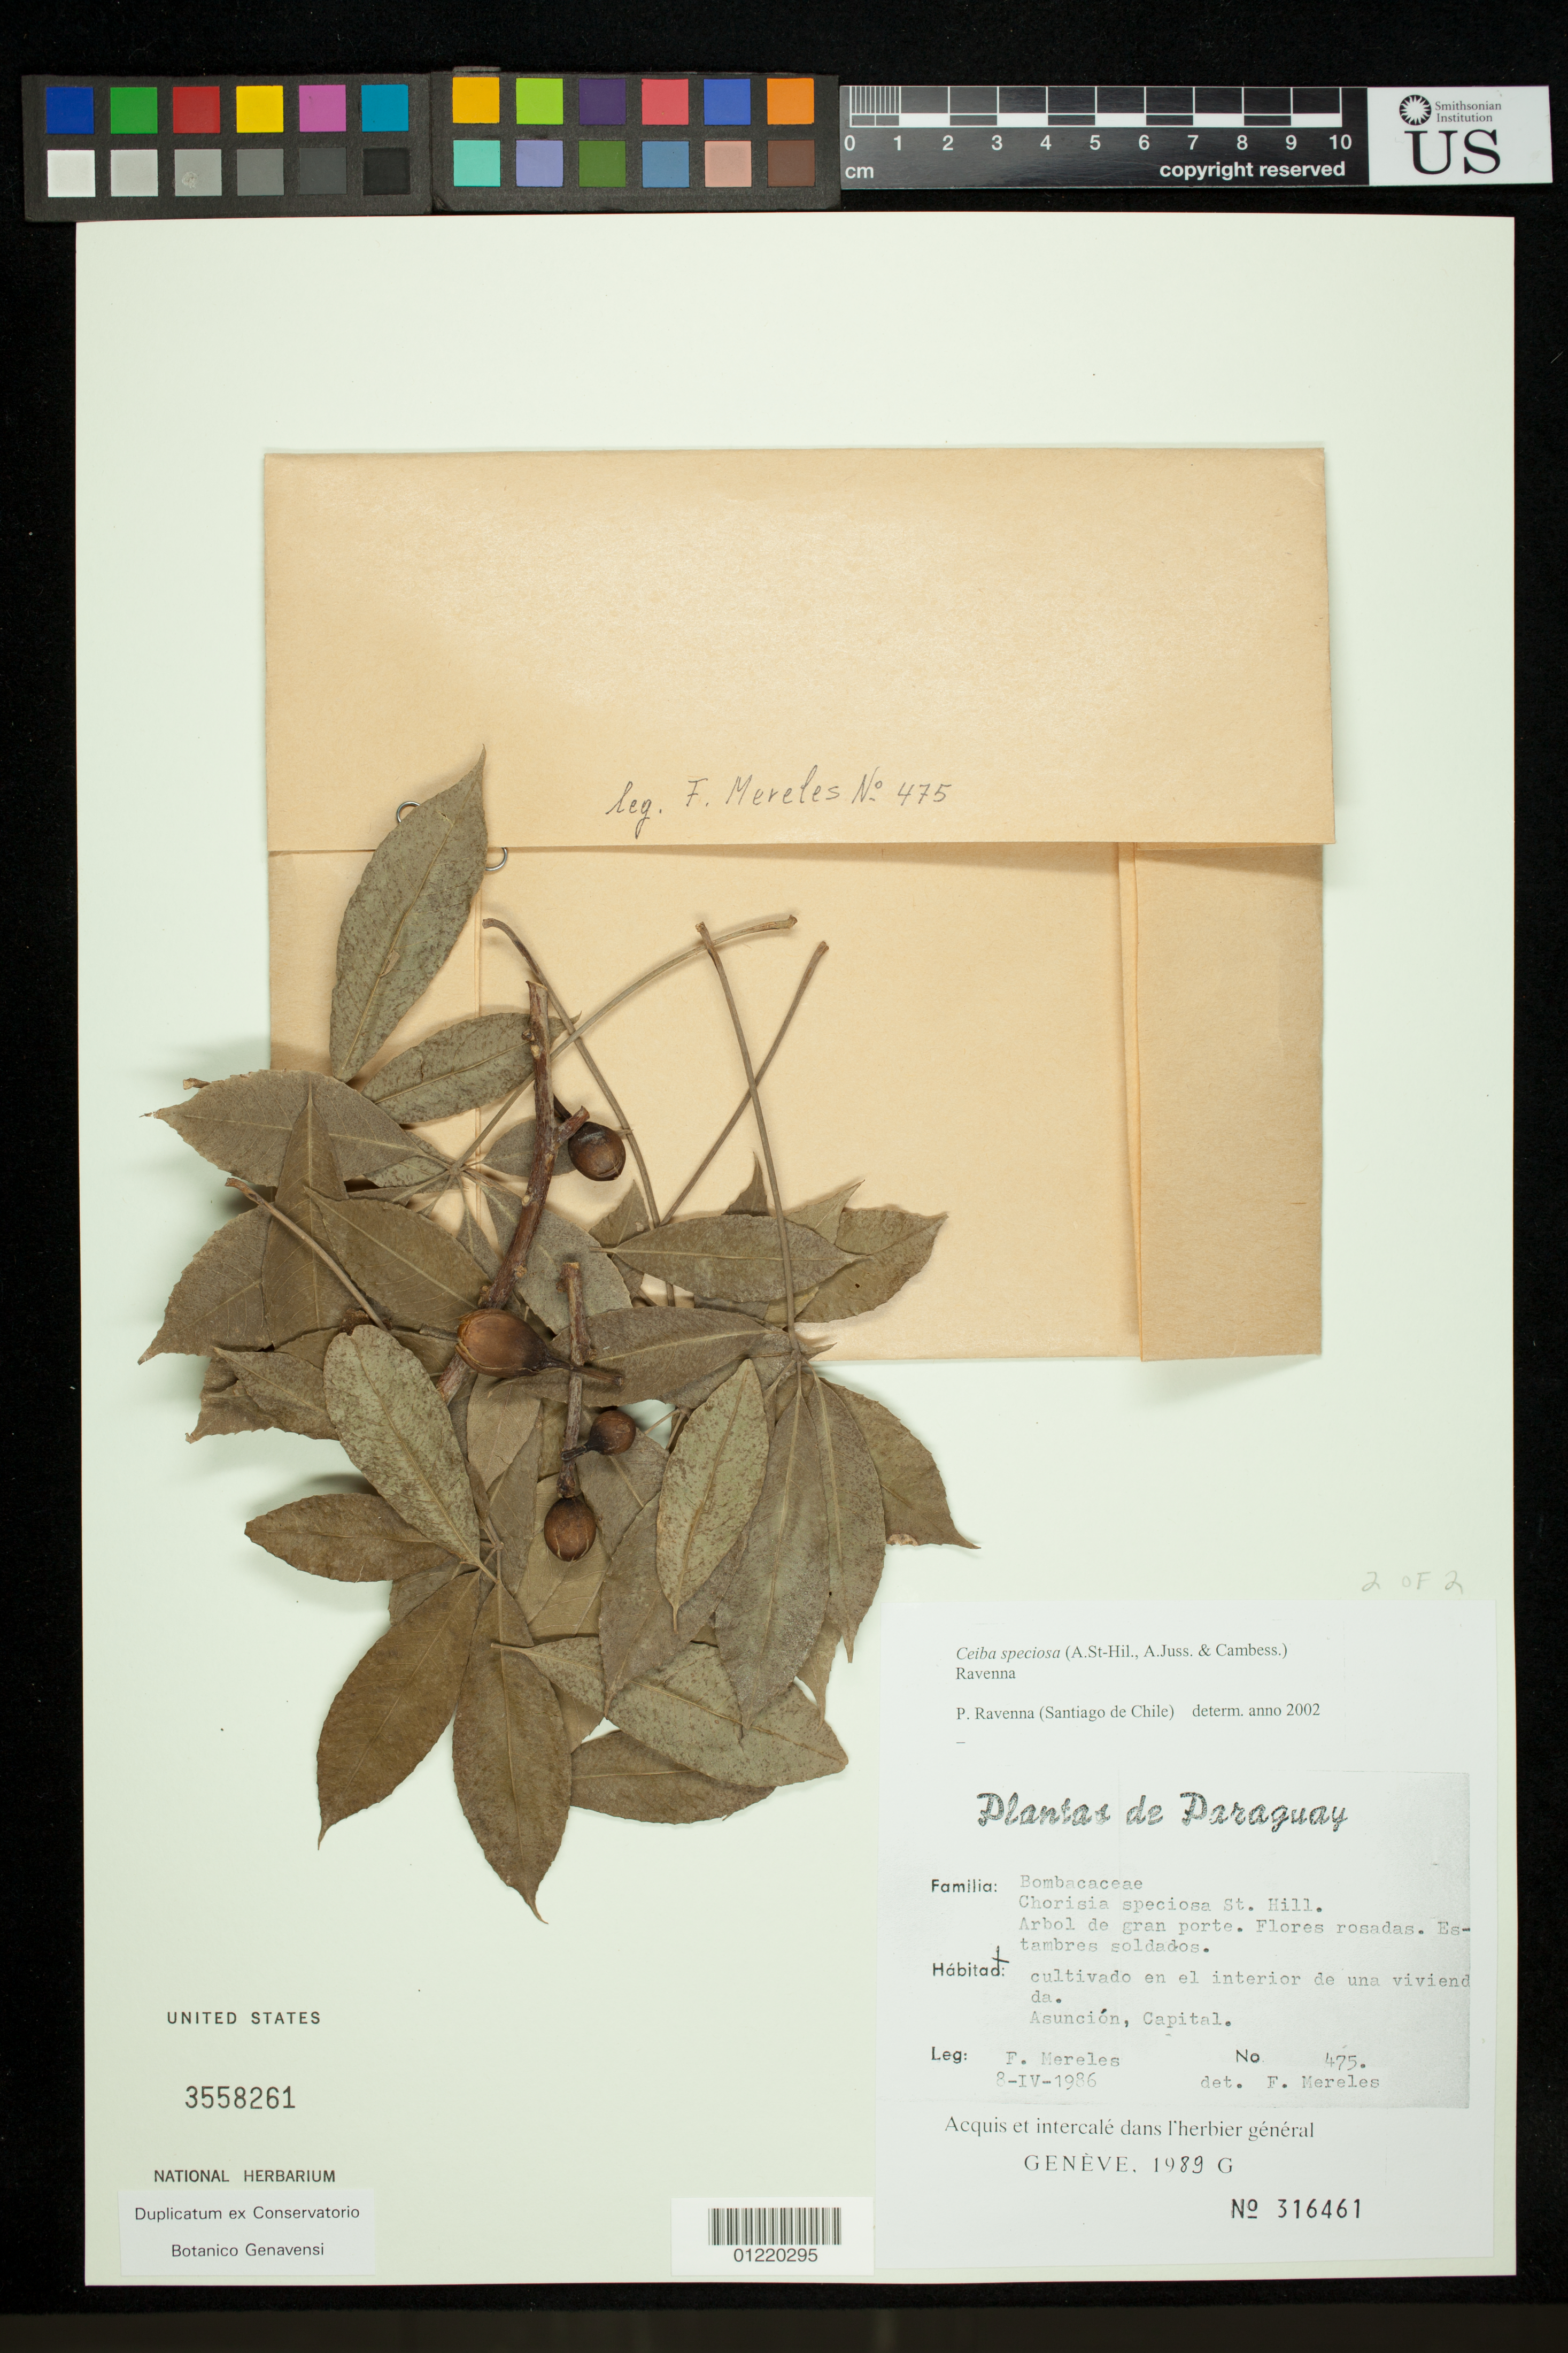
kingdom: Plantae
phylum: Tracheophyta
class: Magnoliopsida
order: Malvales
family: Malvaceae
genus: Ceiba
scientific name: Ceiba speciosa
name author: (A. St.-Hil.) Ravenna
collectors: F. Mereles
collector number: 475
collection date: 1986-08-04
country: Paraguay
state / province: Asunción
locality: Cultivado en el interior de una vivendda. Asunción, Capital.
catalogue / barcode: US 3558261